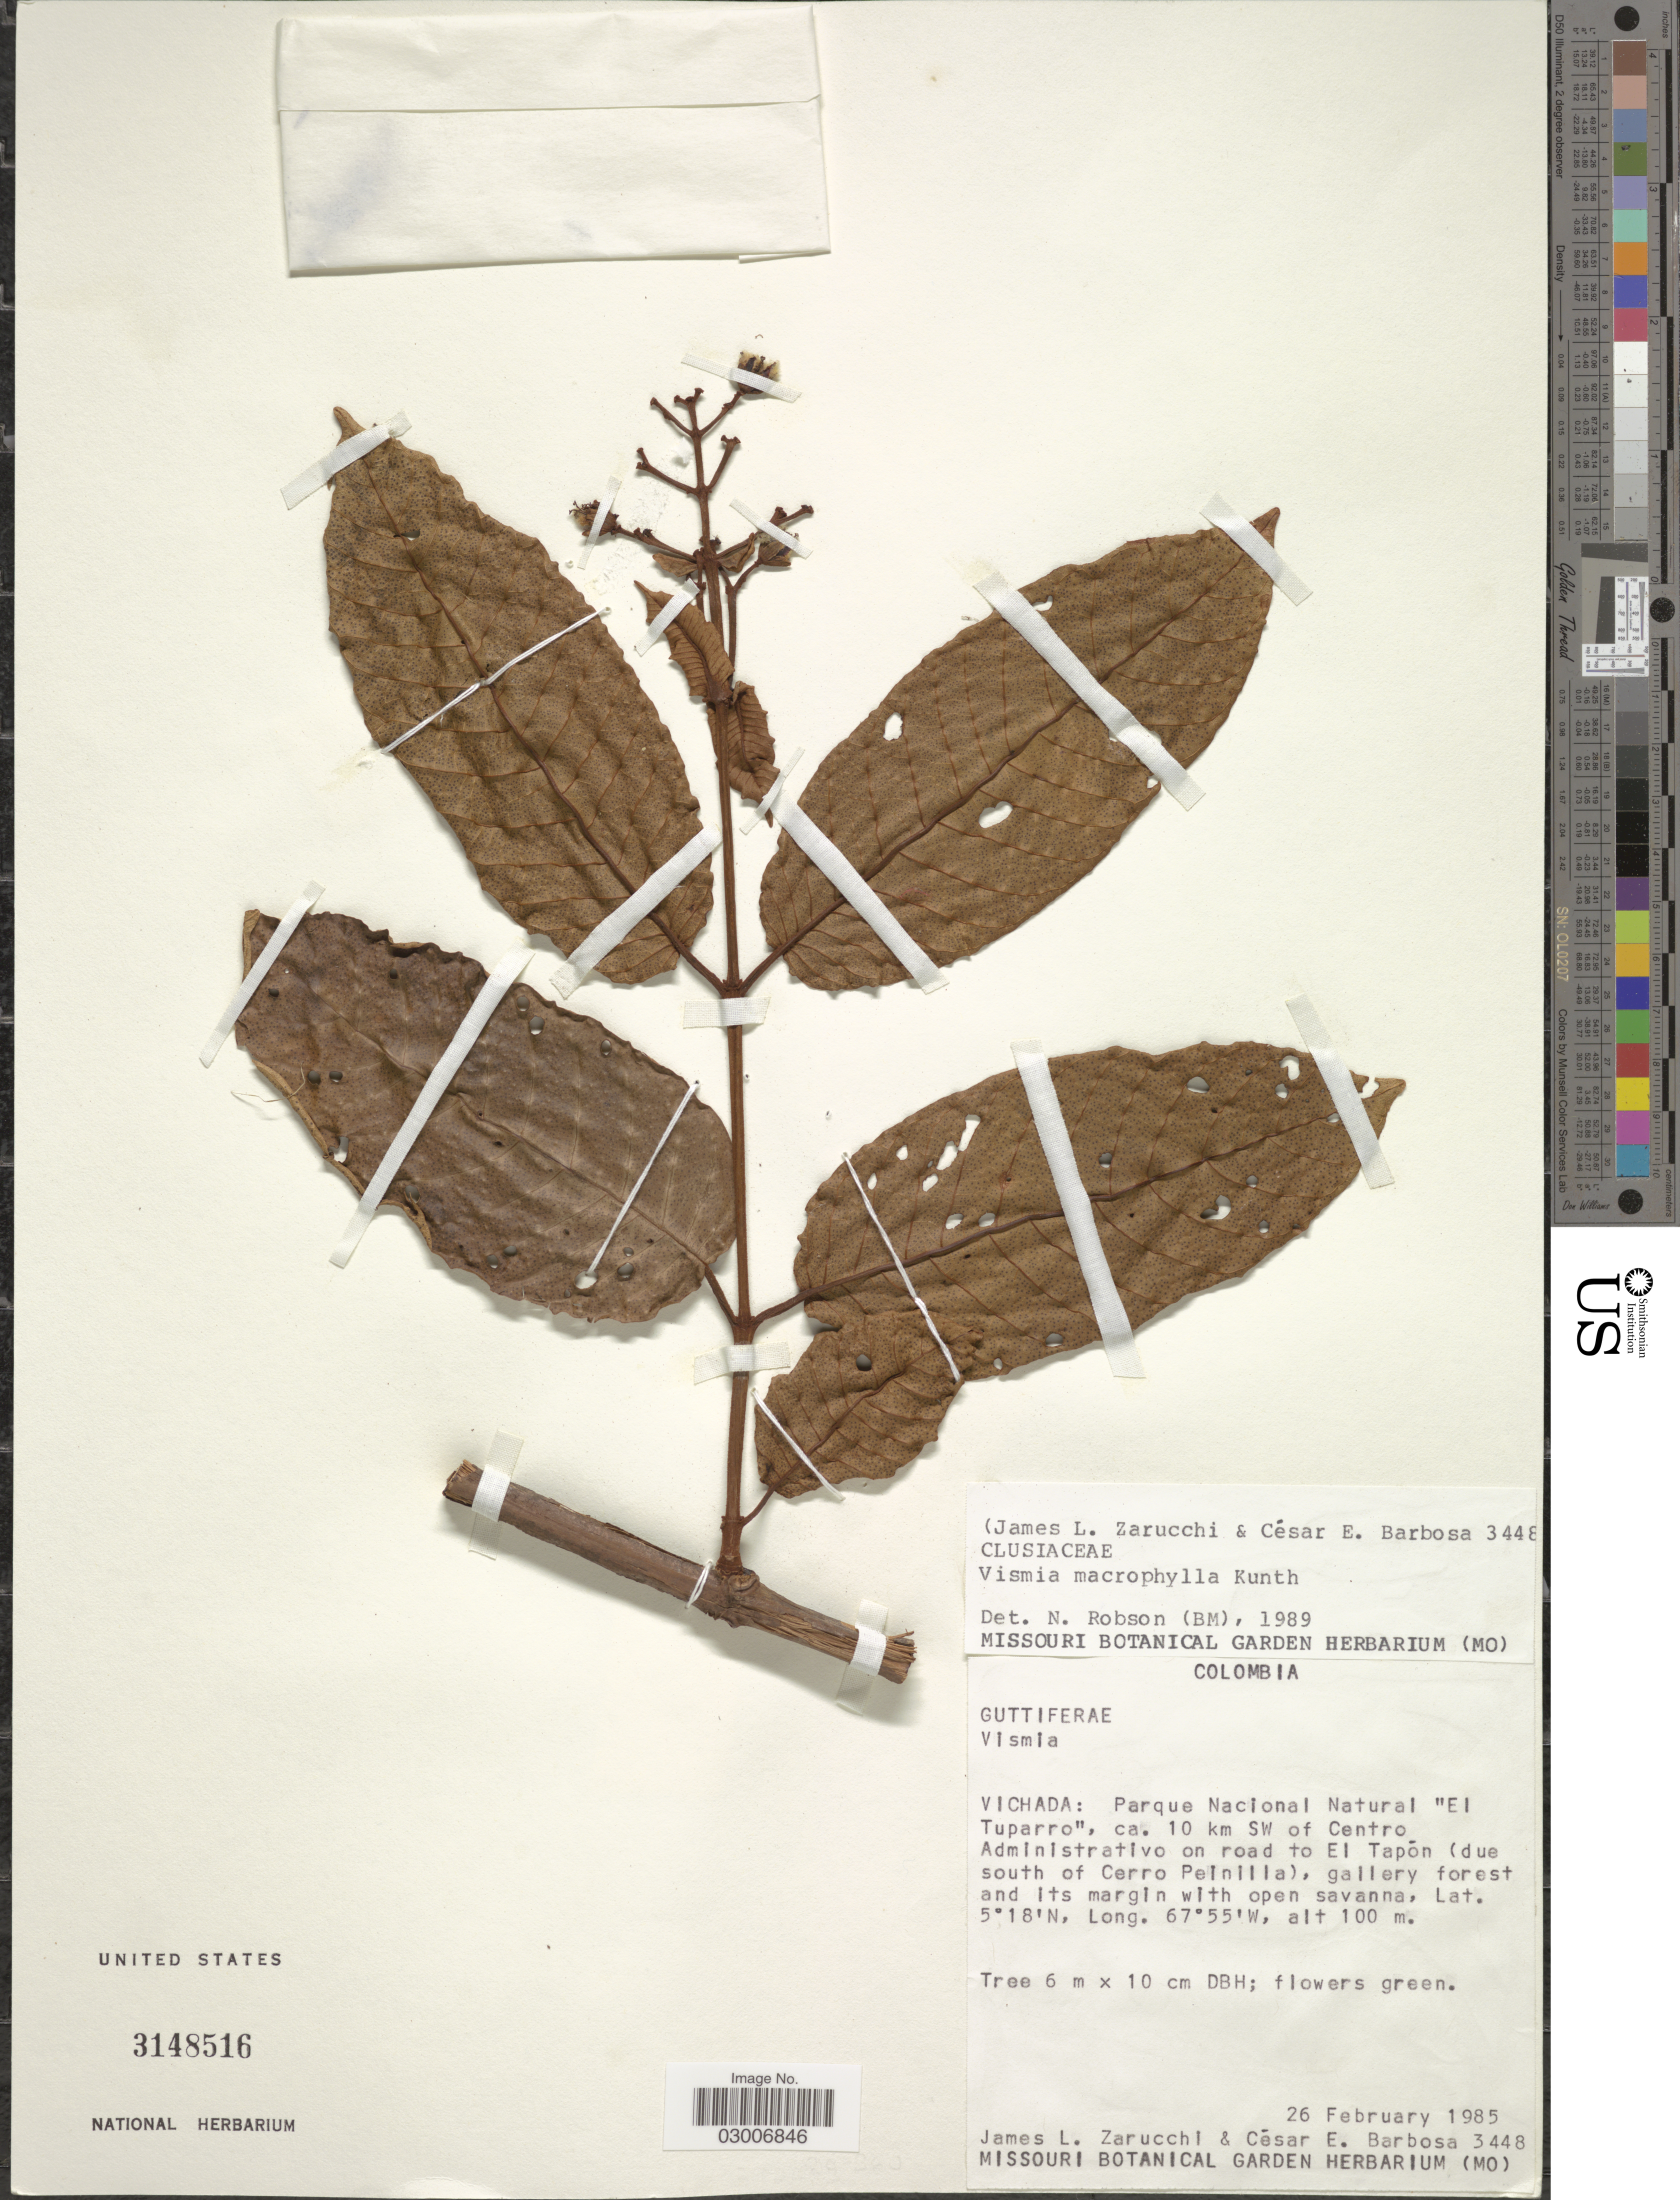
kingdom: Plantae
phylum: Tracheophyta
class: Magnoliopsida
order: Malpighiales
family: Hypericaceae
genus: Vismia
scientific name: Vismia macrophylla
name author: Kunth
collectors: J. L. Zarucchi & C. E. Barbosa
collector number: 3448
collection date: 1985-02-26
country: Colombia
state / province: Vichada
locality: Vichida: Parque Nacional Natural "El Tuparro", ca. 10 km SW of Centro. Administrativo on road to El Tapón (due south of Cerro Peinilla).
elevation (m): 100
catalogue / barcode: US 3148516